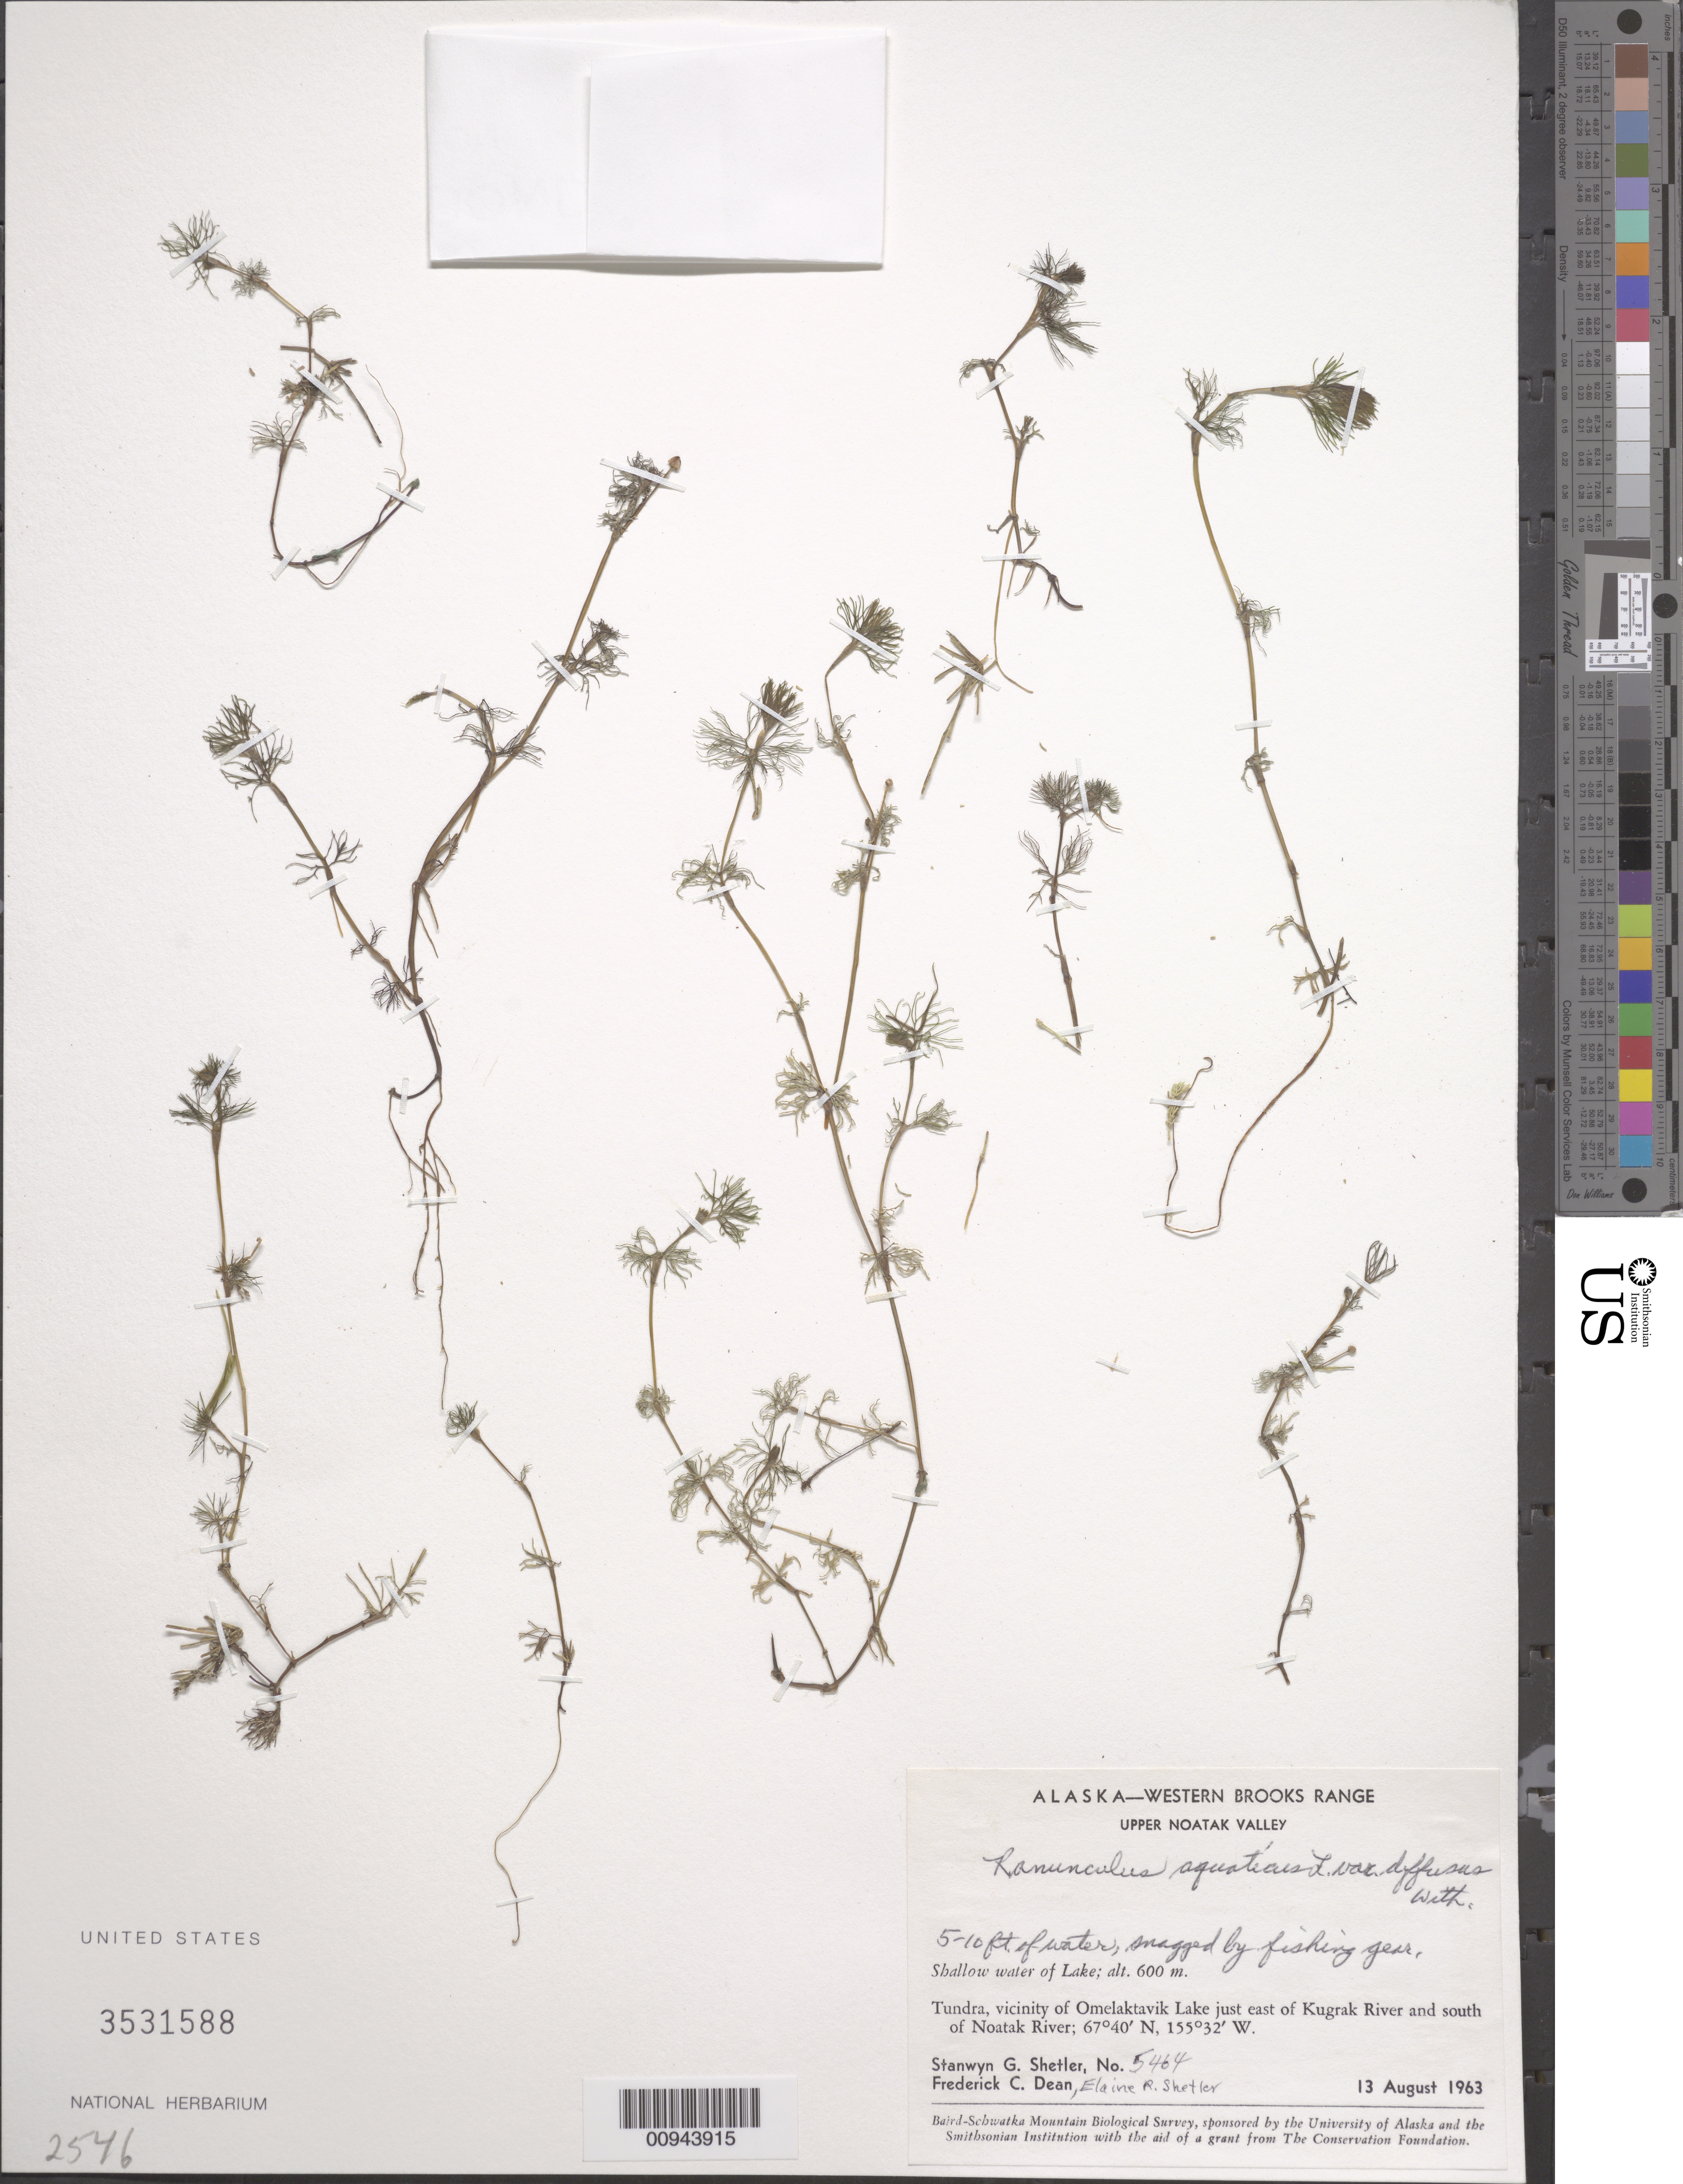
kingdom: Plantae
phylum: Tracheophyta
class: Magnoliopsida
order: Ranunculales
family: Ranunculaceae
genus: Ranunculus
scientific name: Ranunculus subrigidus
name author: W.B. Drew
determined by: Strong, Mark T., (BOT), Smithsonian Institution - National Museum of Natural History (UNITED STATES)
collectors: S. Shetler, F. C. Dean & E. R. Shetler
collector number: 5464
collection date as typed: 13 Aug 1963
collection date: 1963-08-13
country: United States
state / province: Alaska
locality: Vicinity of Omelaktavik Lake just east of Kugrak River and south of Noatak River. Western Brooks Range, Upper Noatak Valley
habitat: Tundra. Shallow water of Lake. In 5-10 ft. of water, snagged by fishing gear.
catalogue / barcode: US 3531588